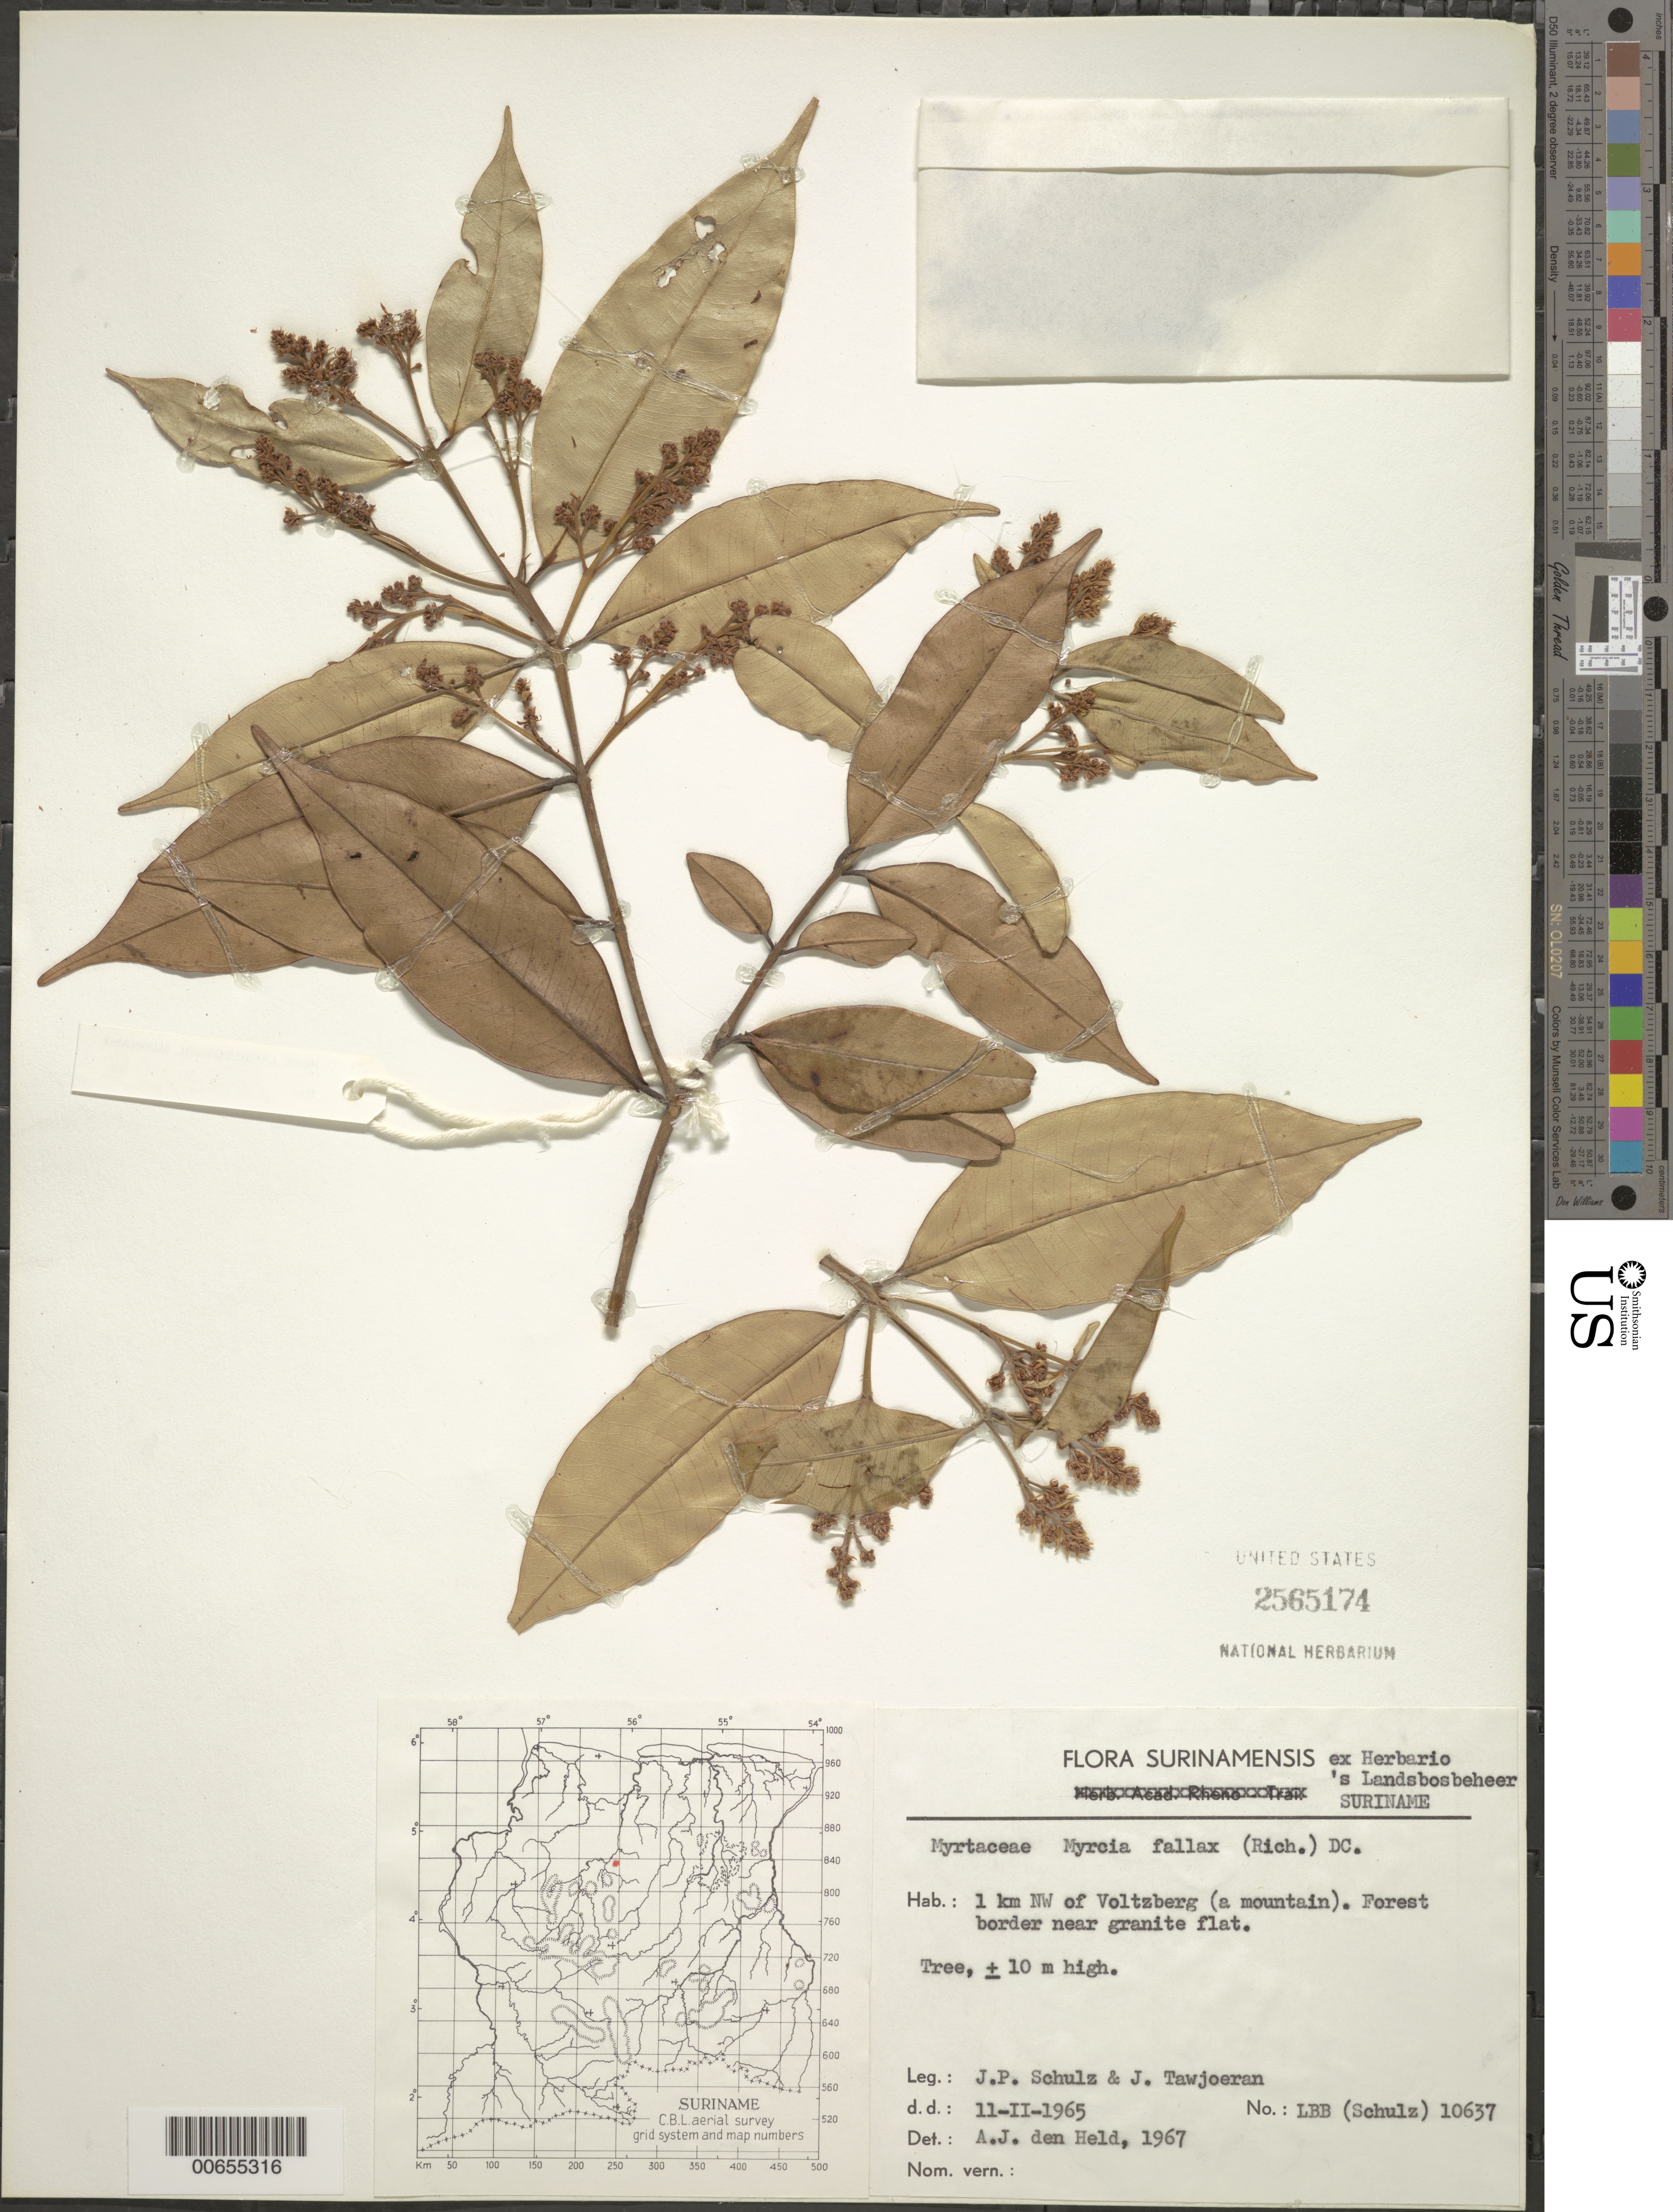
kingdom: Plantae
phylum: Tracheophyta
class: Magnoliopsida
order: Myrtales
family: Myrtaceae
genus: Myrcia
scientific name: Myrcia fallax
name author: (Rich.) DC.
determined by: den Held, A. J.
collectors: J. P. Schulz & J. Tawjoeran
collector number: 10637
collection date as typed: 11-Feb-65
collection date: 1965-02-11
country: Suriname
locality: Voltzberg, 1 km NW; upper Coppename R.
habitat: Forest border near granite flat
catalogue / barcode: US 2565174